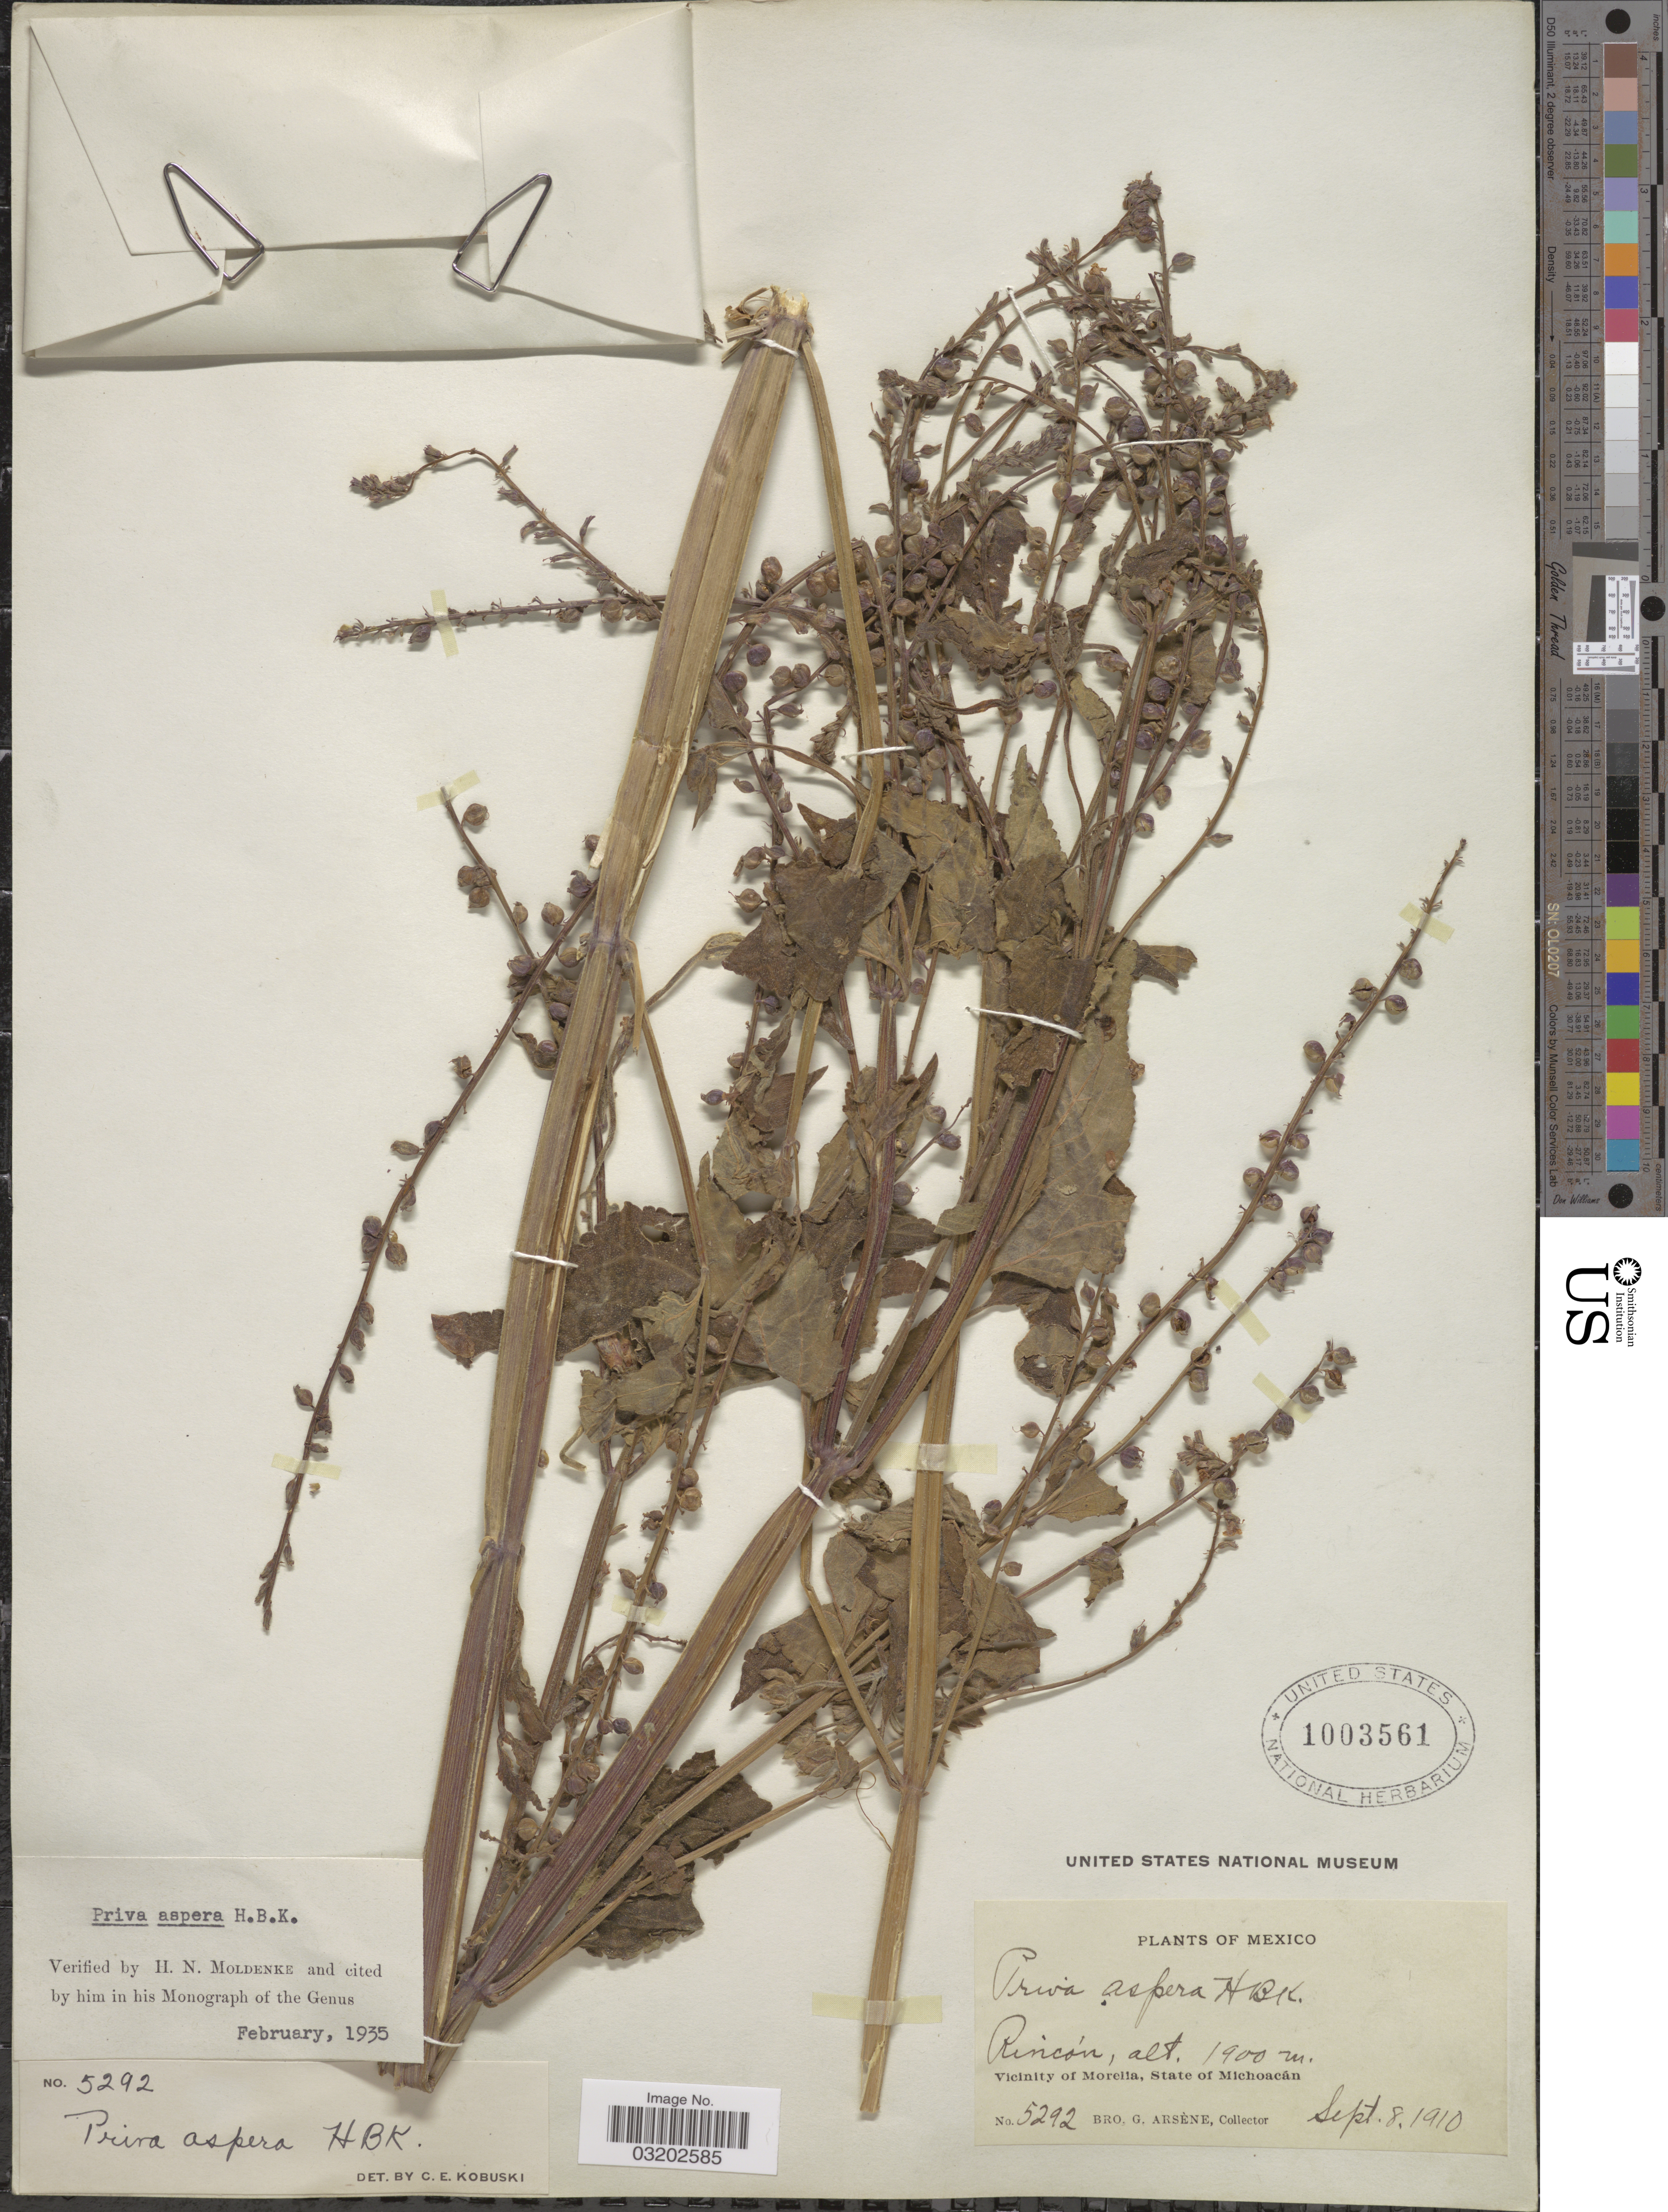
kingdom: Plantae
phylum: Tracheophyta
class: Magnoliopsida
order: Lamiales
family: Verbenaceae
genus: Priva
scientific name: Priva aspera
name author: Kunth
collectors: Bro. G. Arsène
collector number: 5292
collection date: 1910-09-08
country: Mexico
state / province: Michoacán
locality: Rincón, Vicinity of Morelia.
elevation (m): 1900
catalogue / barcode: US 1003561